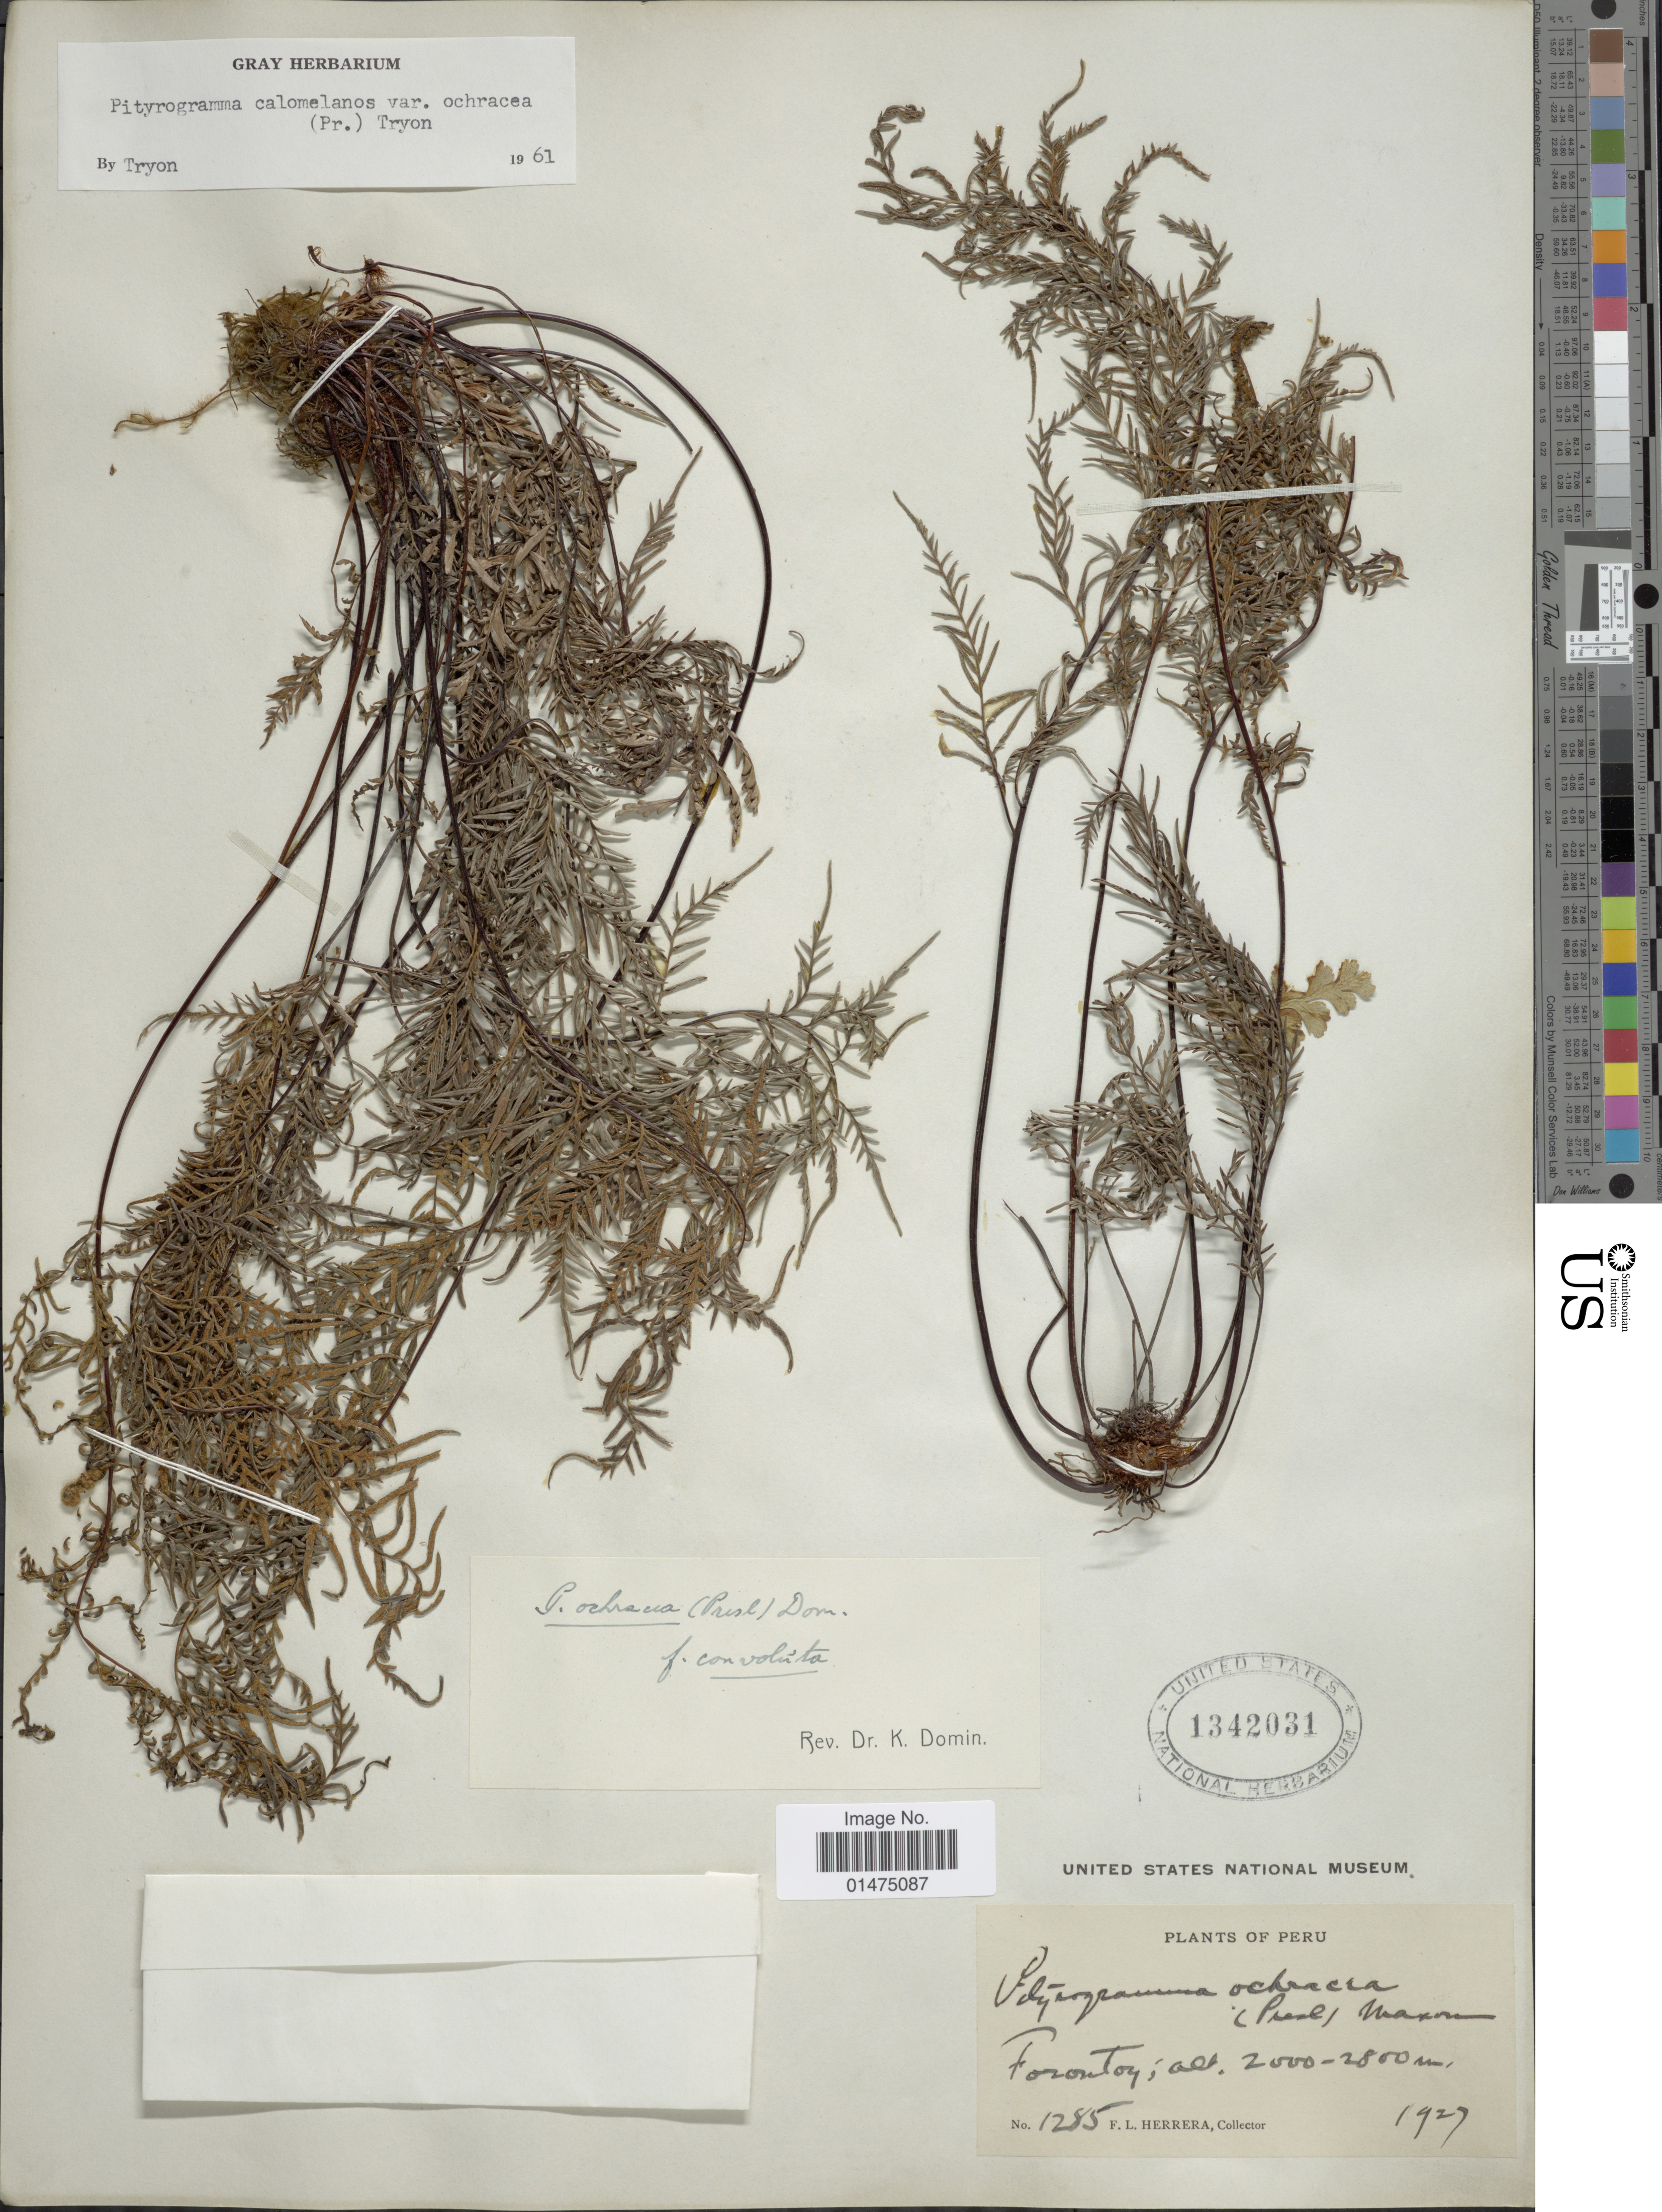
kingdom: Plantae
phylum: Tracheophyta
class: Polypodiopsida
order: Polypodiales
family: Pteridaceae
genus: Pityrogramma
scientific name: Pityrogramma ochracea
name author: (C. Presl) Domin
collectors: F. L. Herrera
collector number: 1285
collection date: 1927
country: Peru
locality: Torontoy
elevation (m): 2000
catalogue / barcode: US 1342031